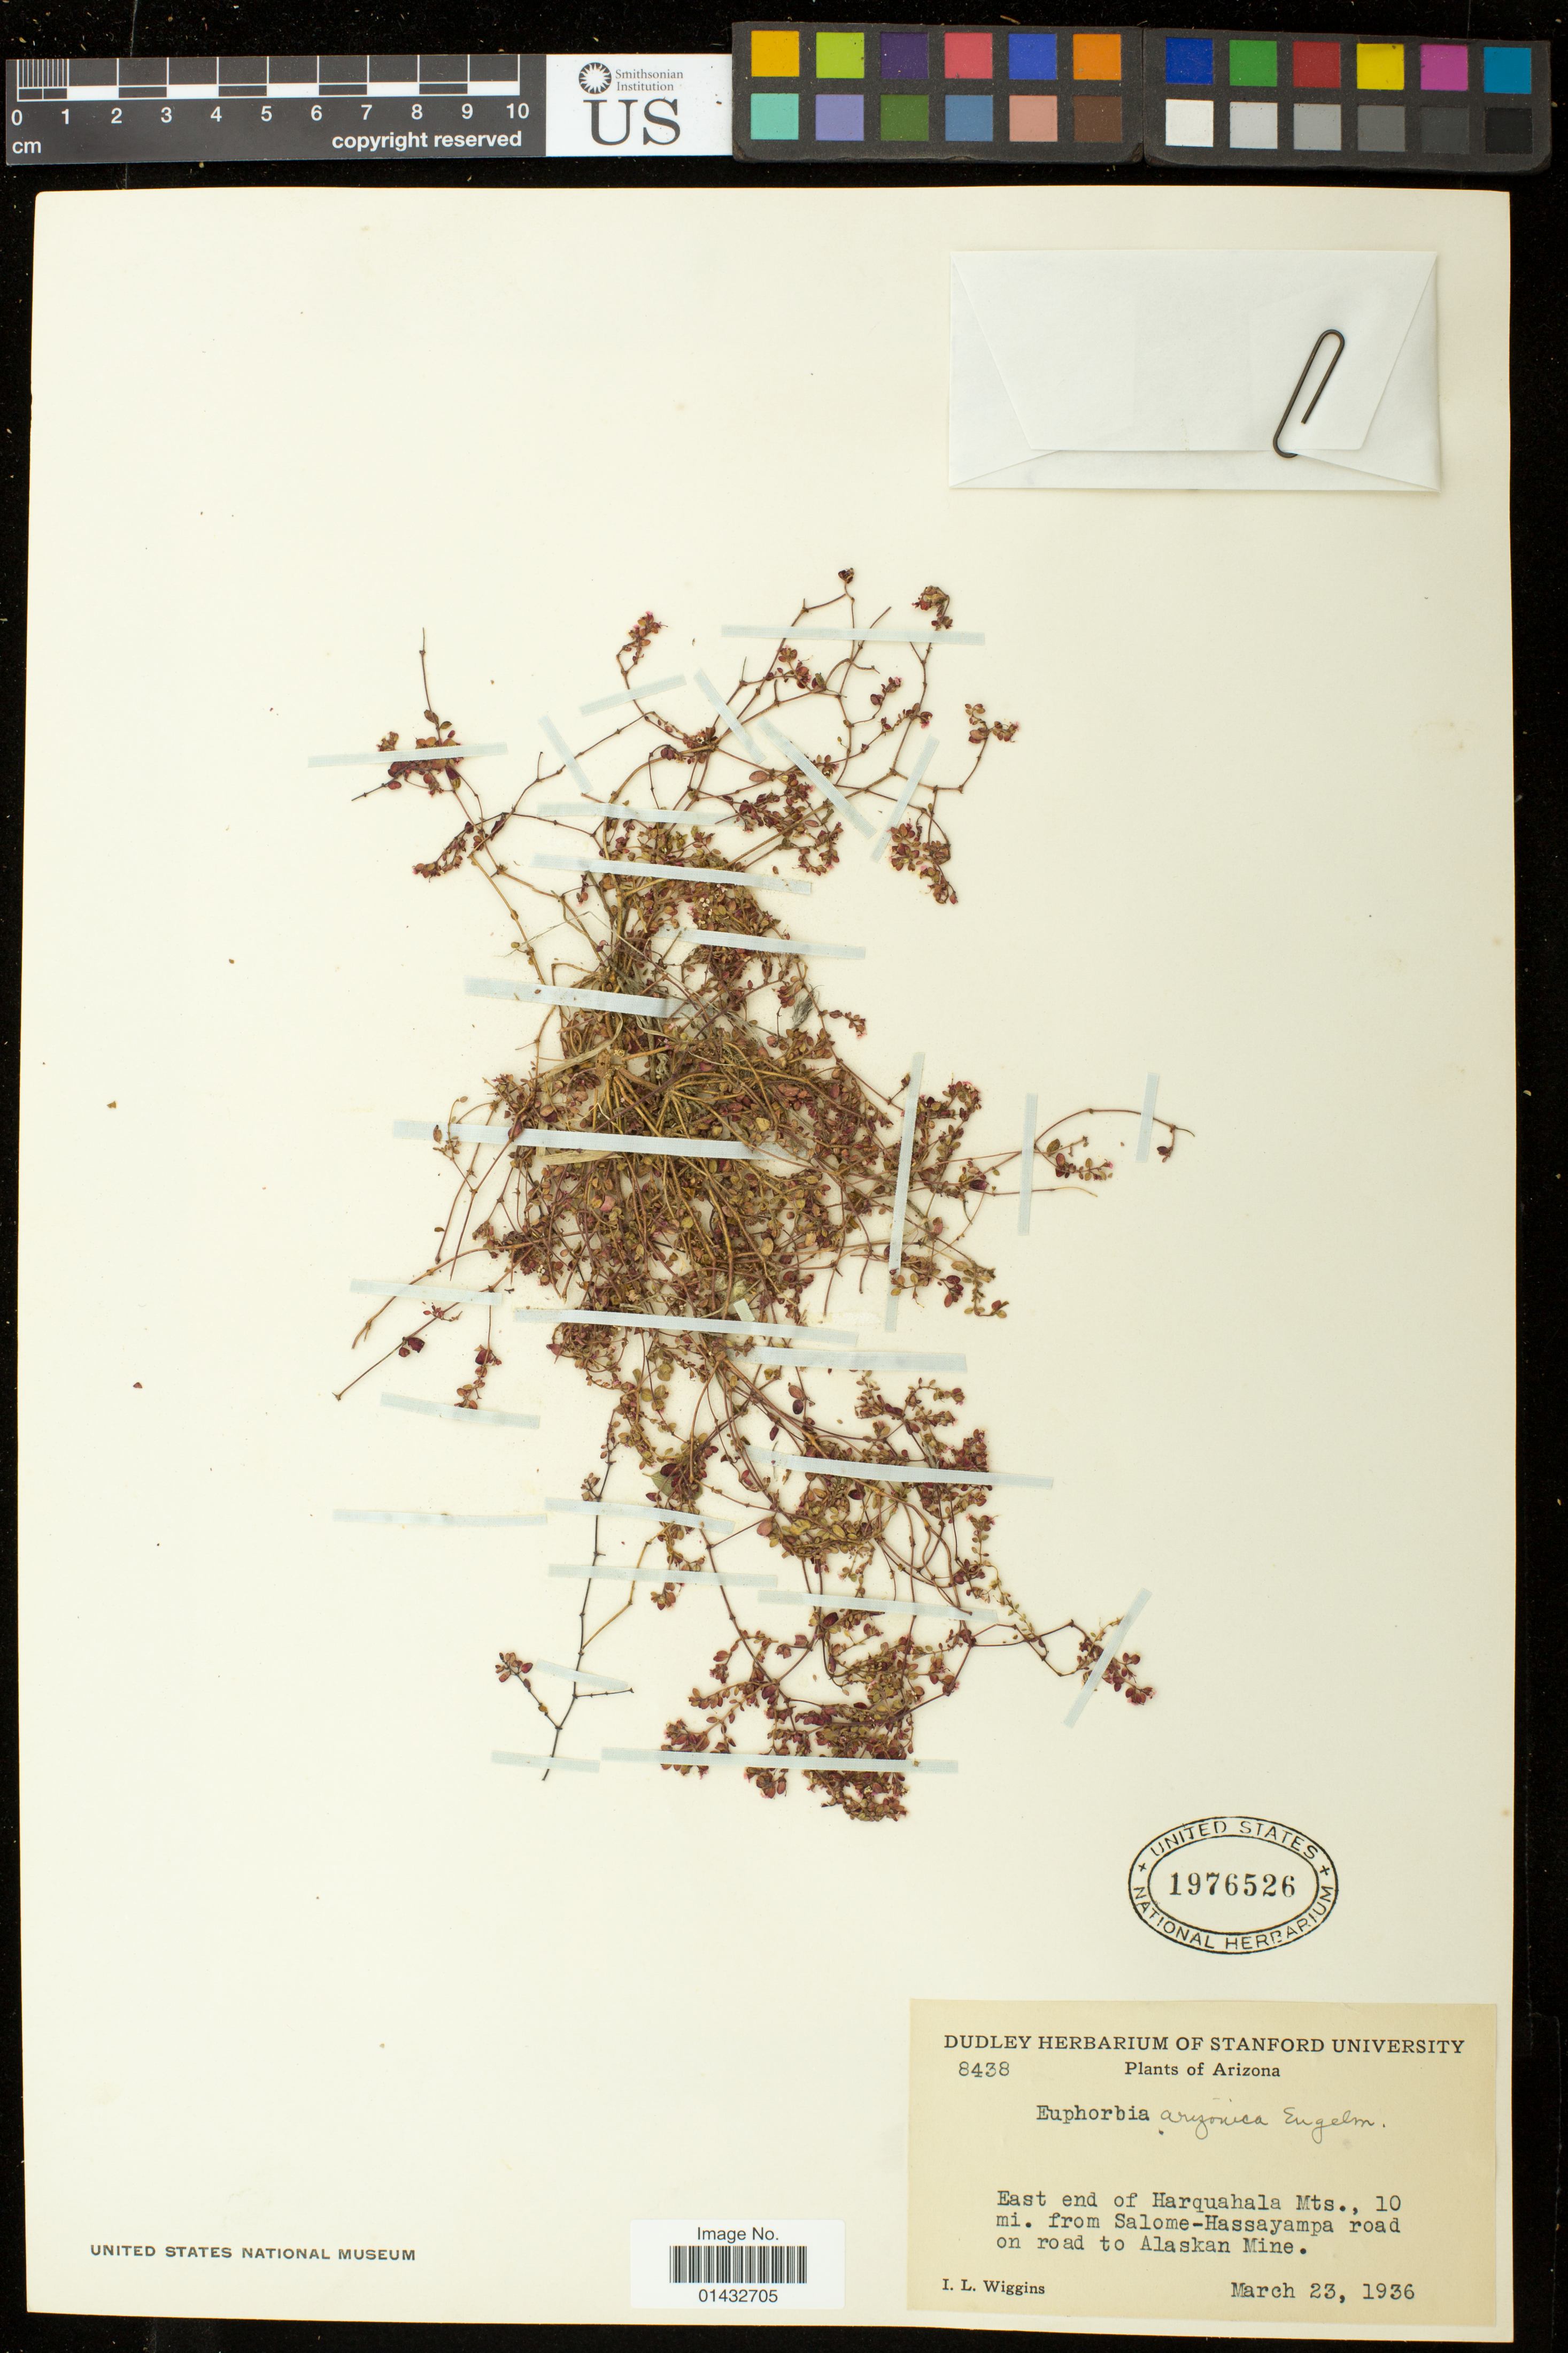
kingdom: Plantae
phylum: Tracheophyta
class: Magnoliopsida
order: Malpighiales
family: Euphorbiaceae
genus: Euphorbia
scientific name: Euphorbia arizonica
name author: Engelm.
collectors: I. L. Wiggins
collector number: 8438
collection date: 1936-03-23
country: United States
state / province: Arizona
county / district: La Paz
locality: East end of Harquahala Mts., 10 mi. from Salome-Hassayampa road on road to Alaskan Mine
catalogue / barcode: US 1976526